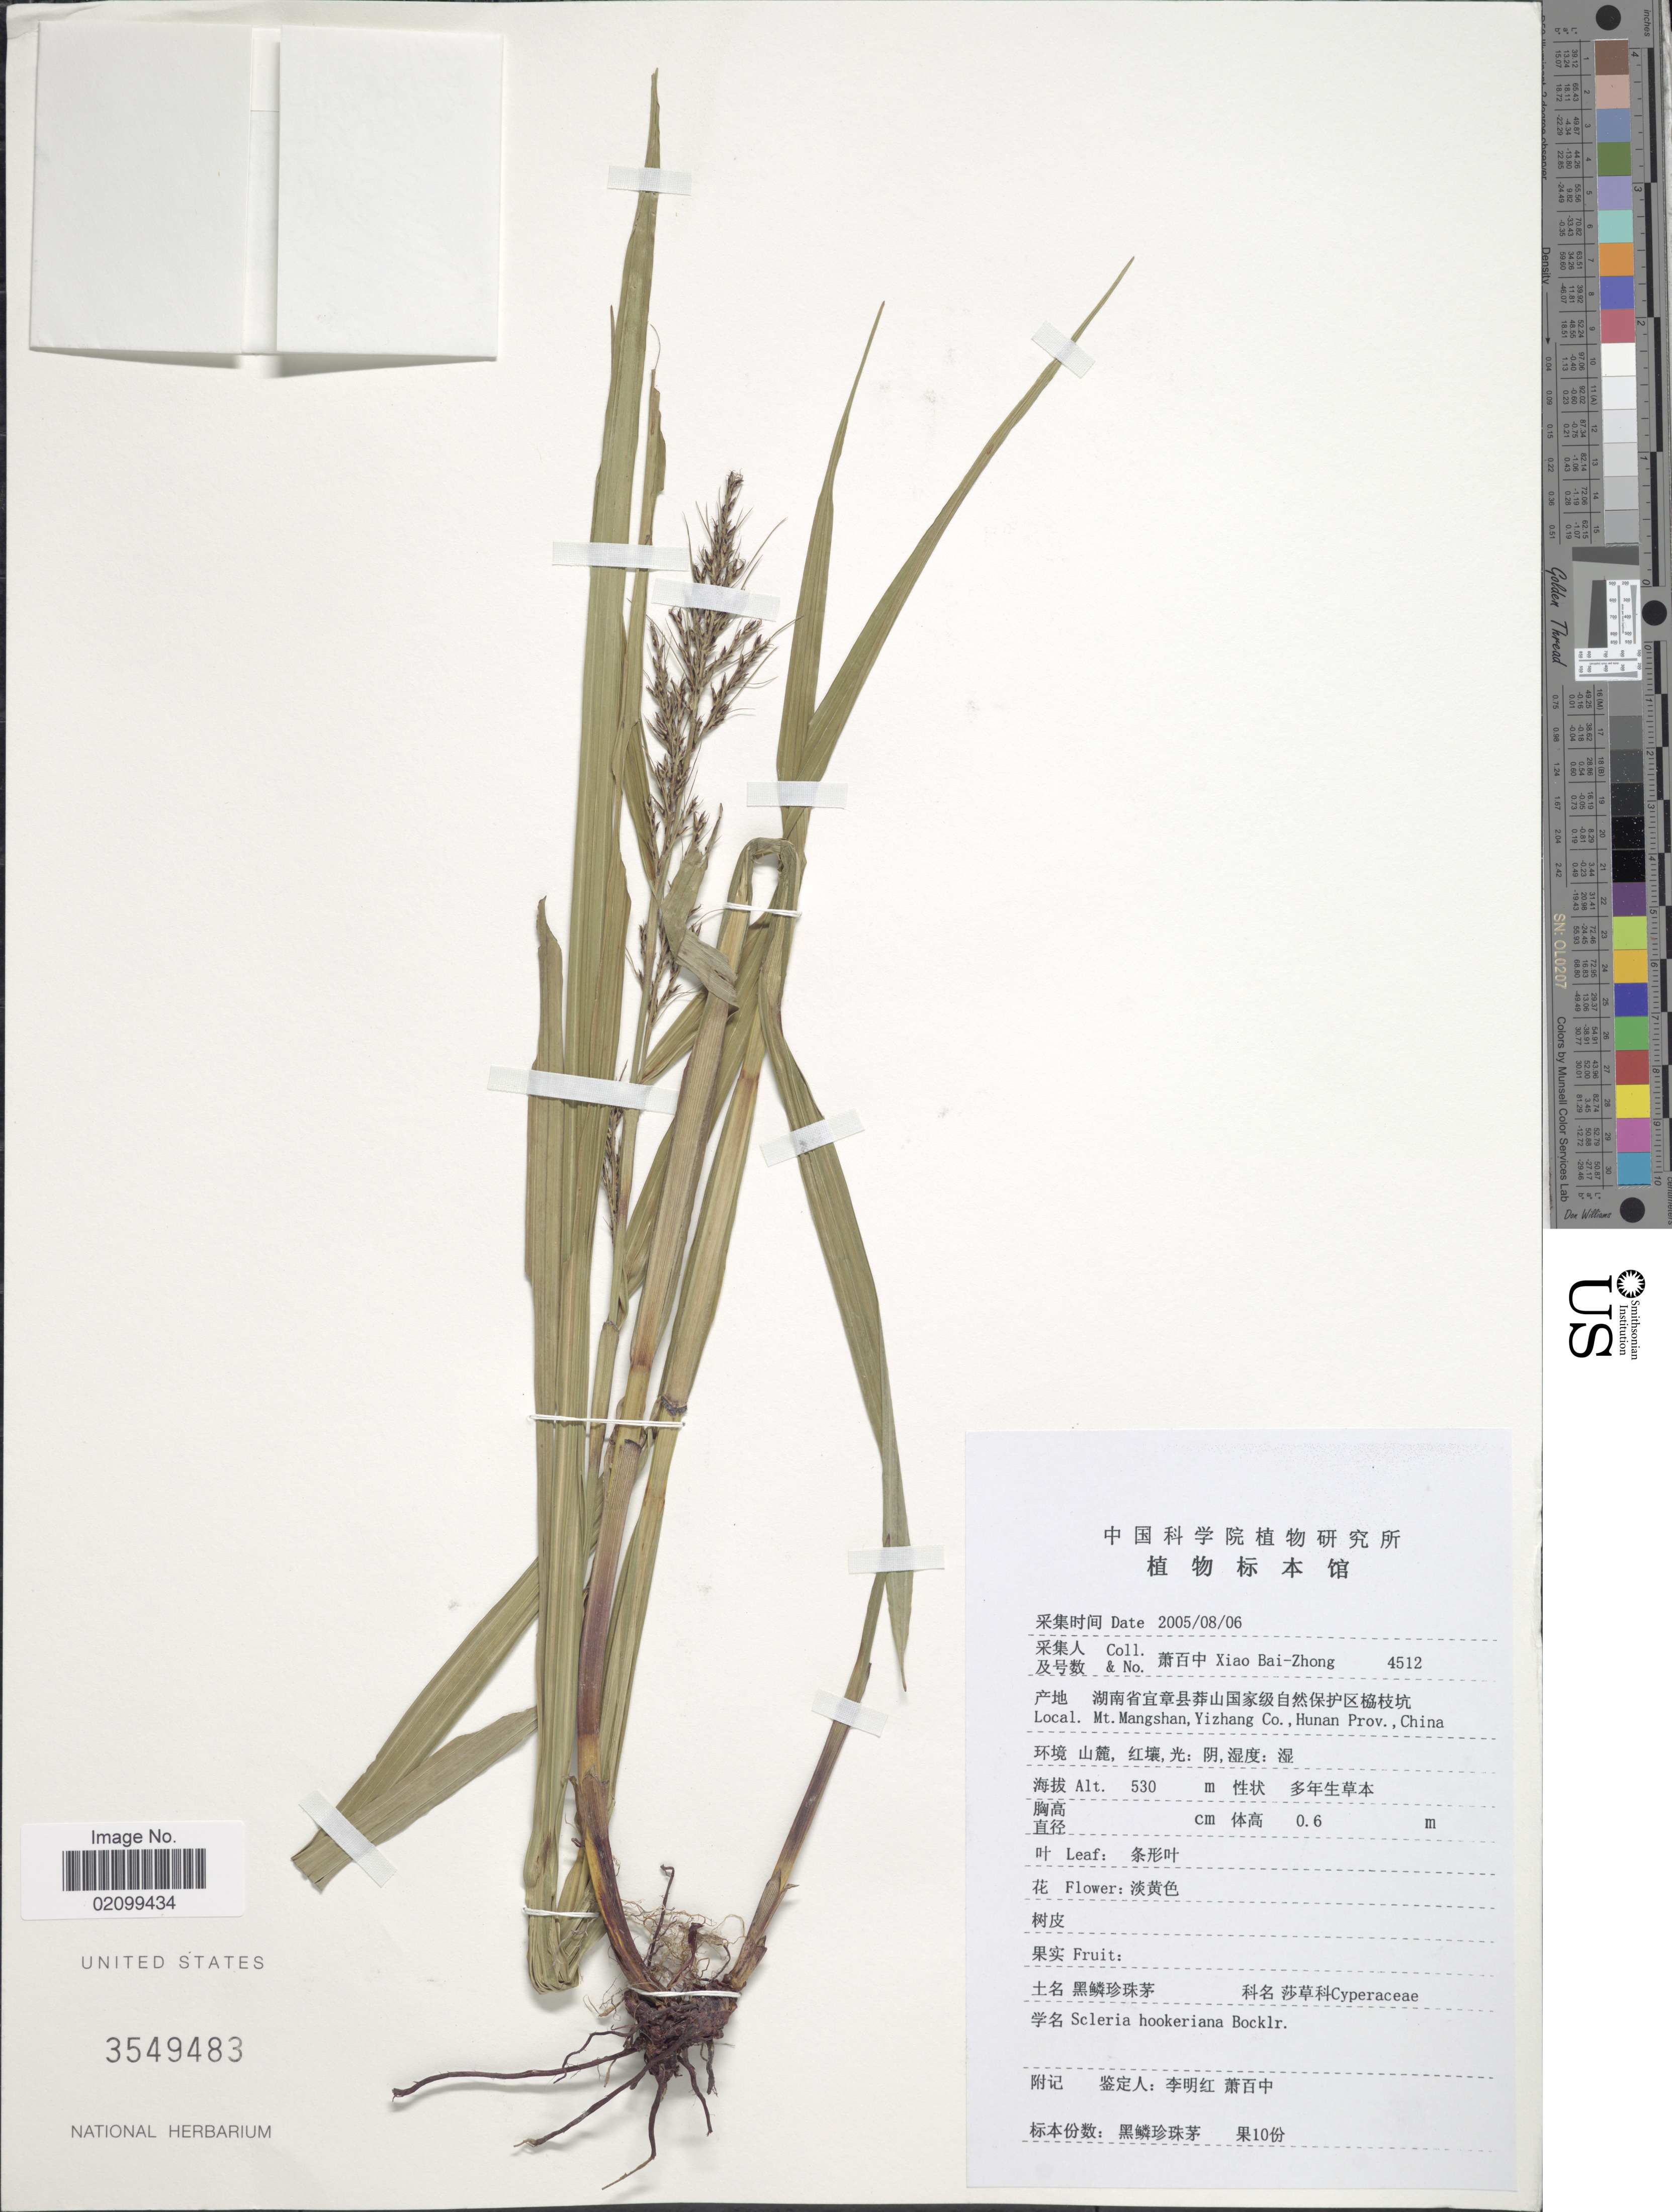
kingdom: Plantae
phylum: Tracheophyta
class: Liliopsida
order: Poales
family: Cyperaceae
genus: Scleria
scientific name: Scleria terrestris var. hookeriana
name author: (Boeckeler) D.M. Verma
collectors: B. Z. Xiao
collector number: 4512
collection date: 2005-08-06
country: China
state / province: Hunan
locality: Mt. Mangshan, Yizhang Co., Hunan Prov.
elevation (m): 530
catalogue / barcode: US 3549483